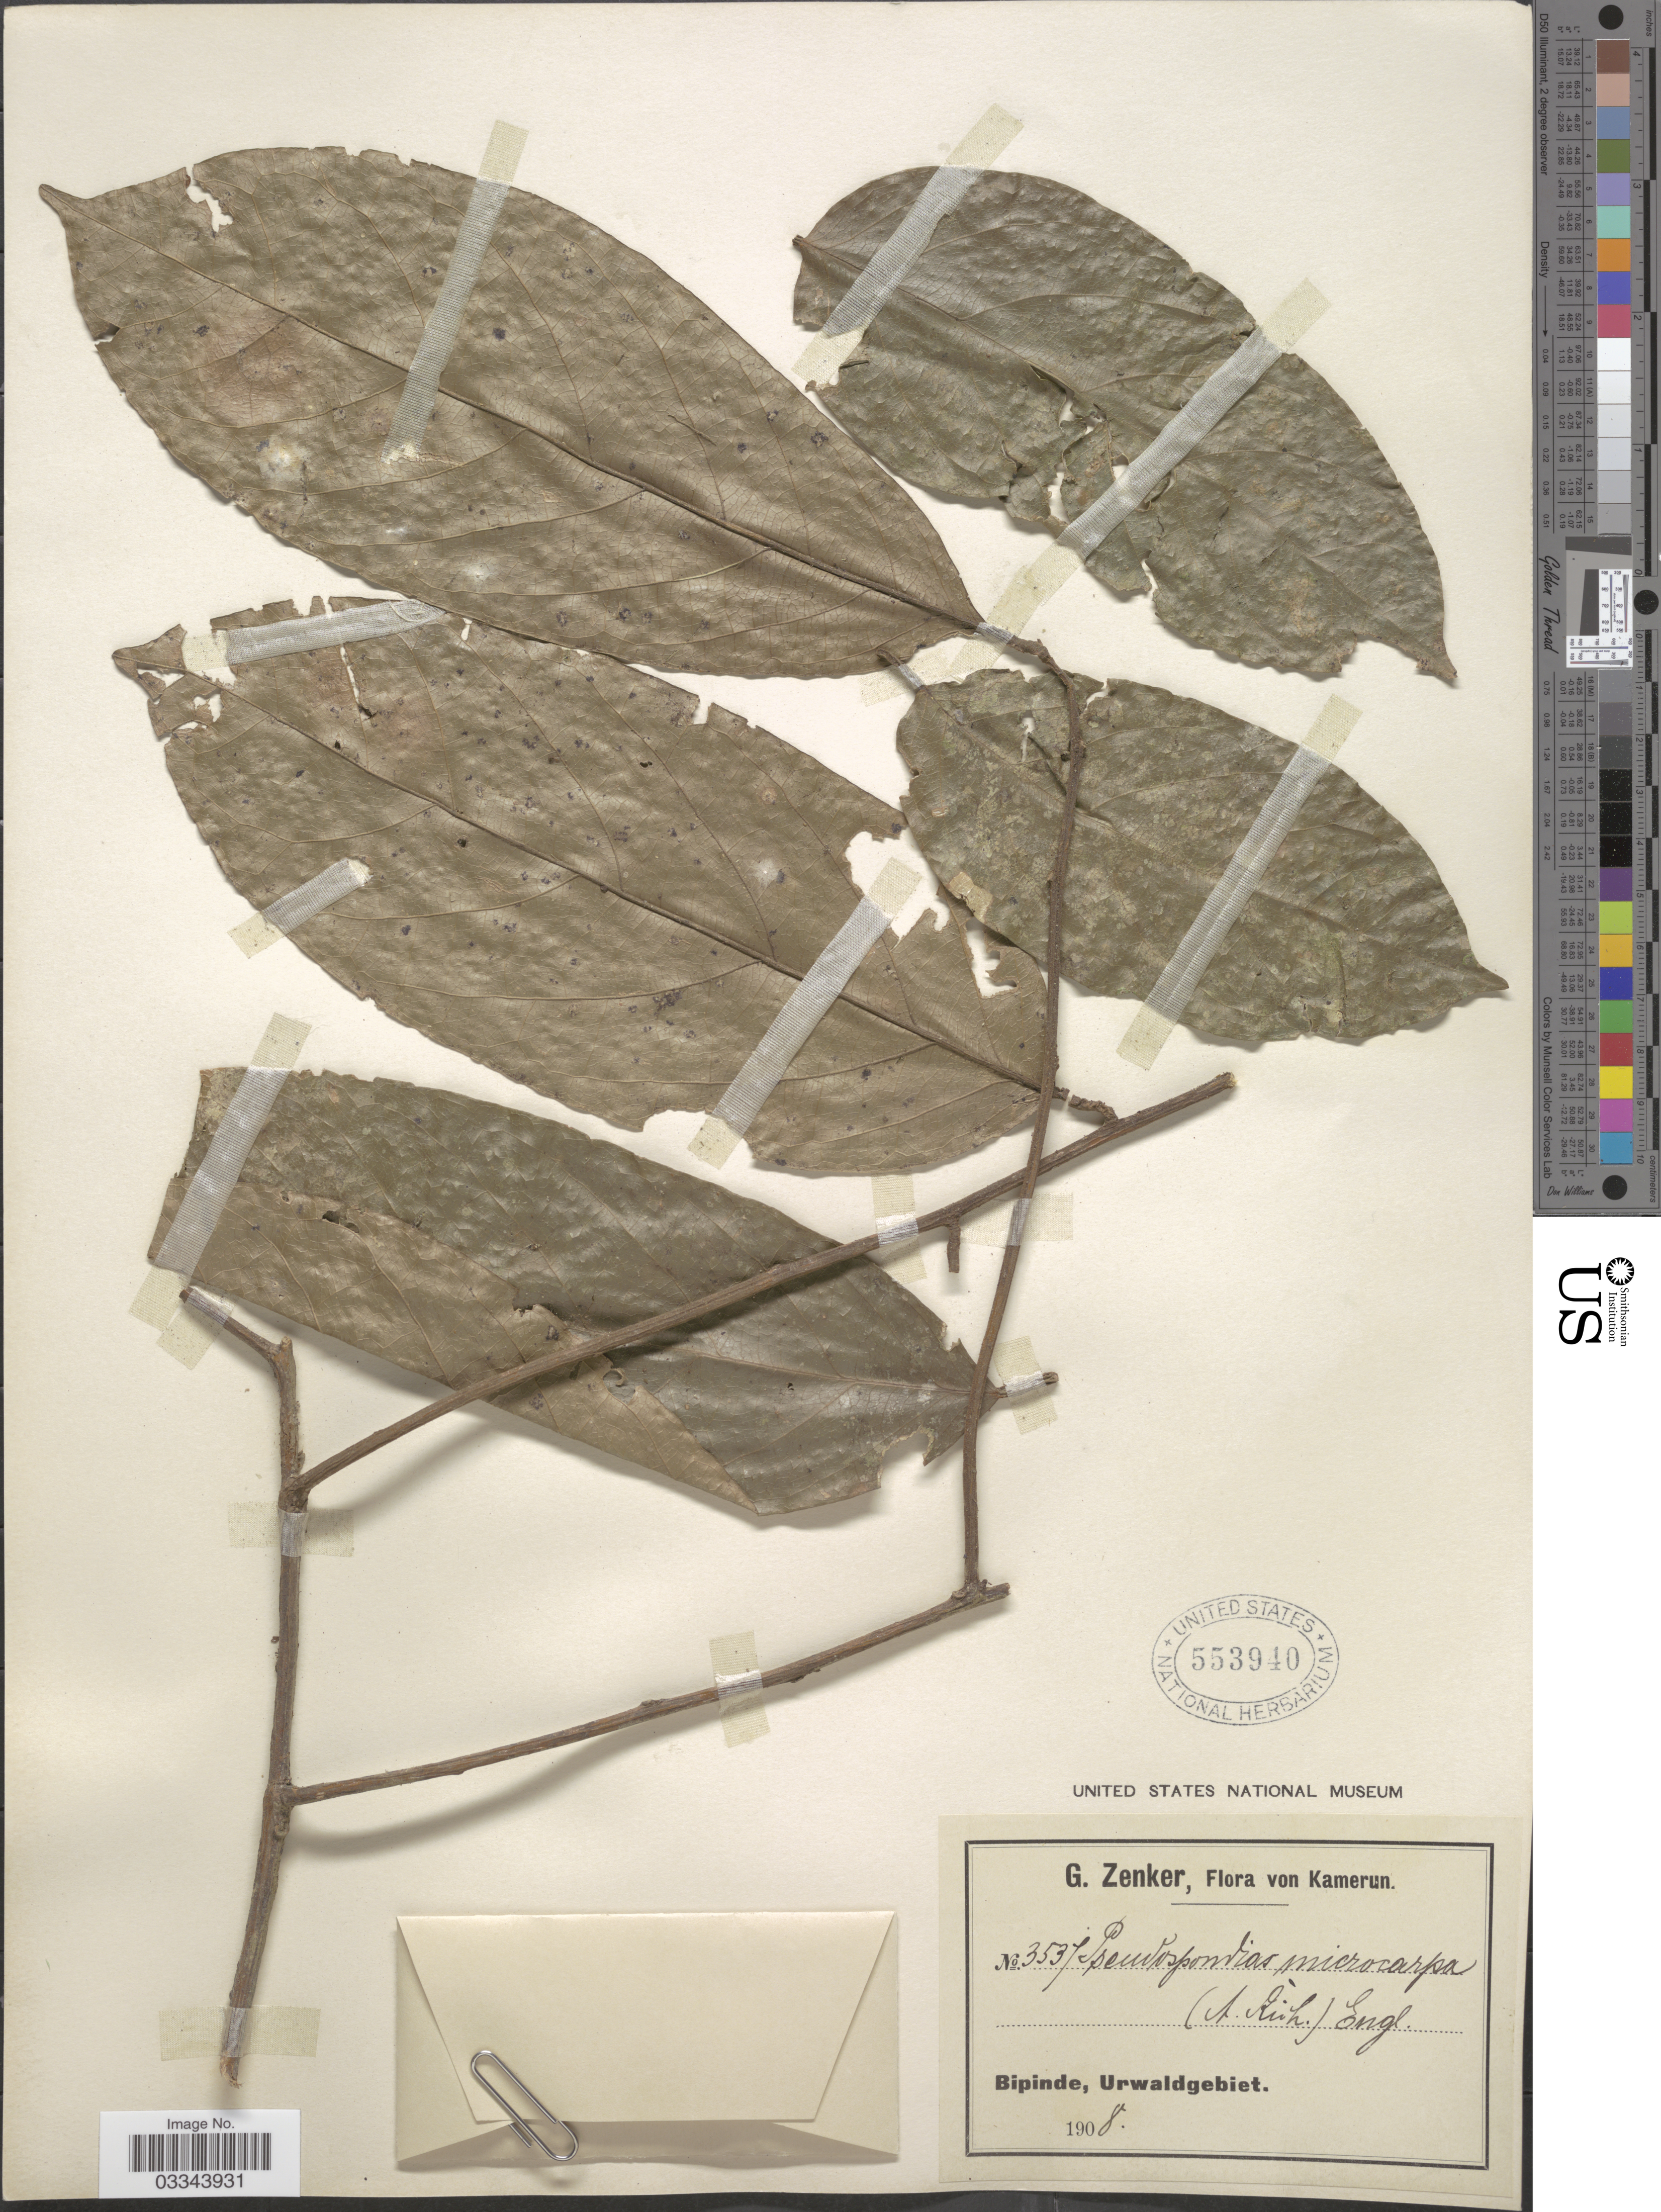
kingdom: Plantae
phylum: Tracheophyta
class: Magnoliopsida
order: Sapindales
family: Anacardiaceae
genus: Pseudospondias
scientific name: Pseudospondias microcarpa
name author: (A. Rich.) Engl.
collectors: G. A. Zenker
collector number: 3537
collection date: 1908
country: Cameroon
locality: Bipinde, Urwaldgebiet.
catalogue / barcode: US 553940